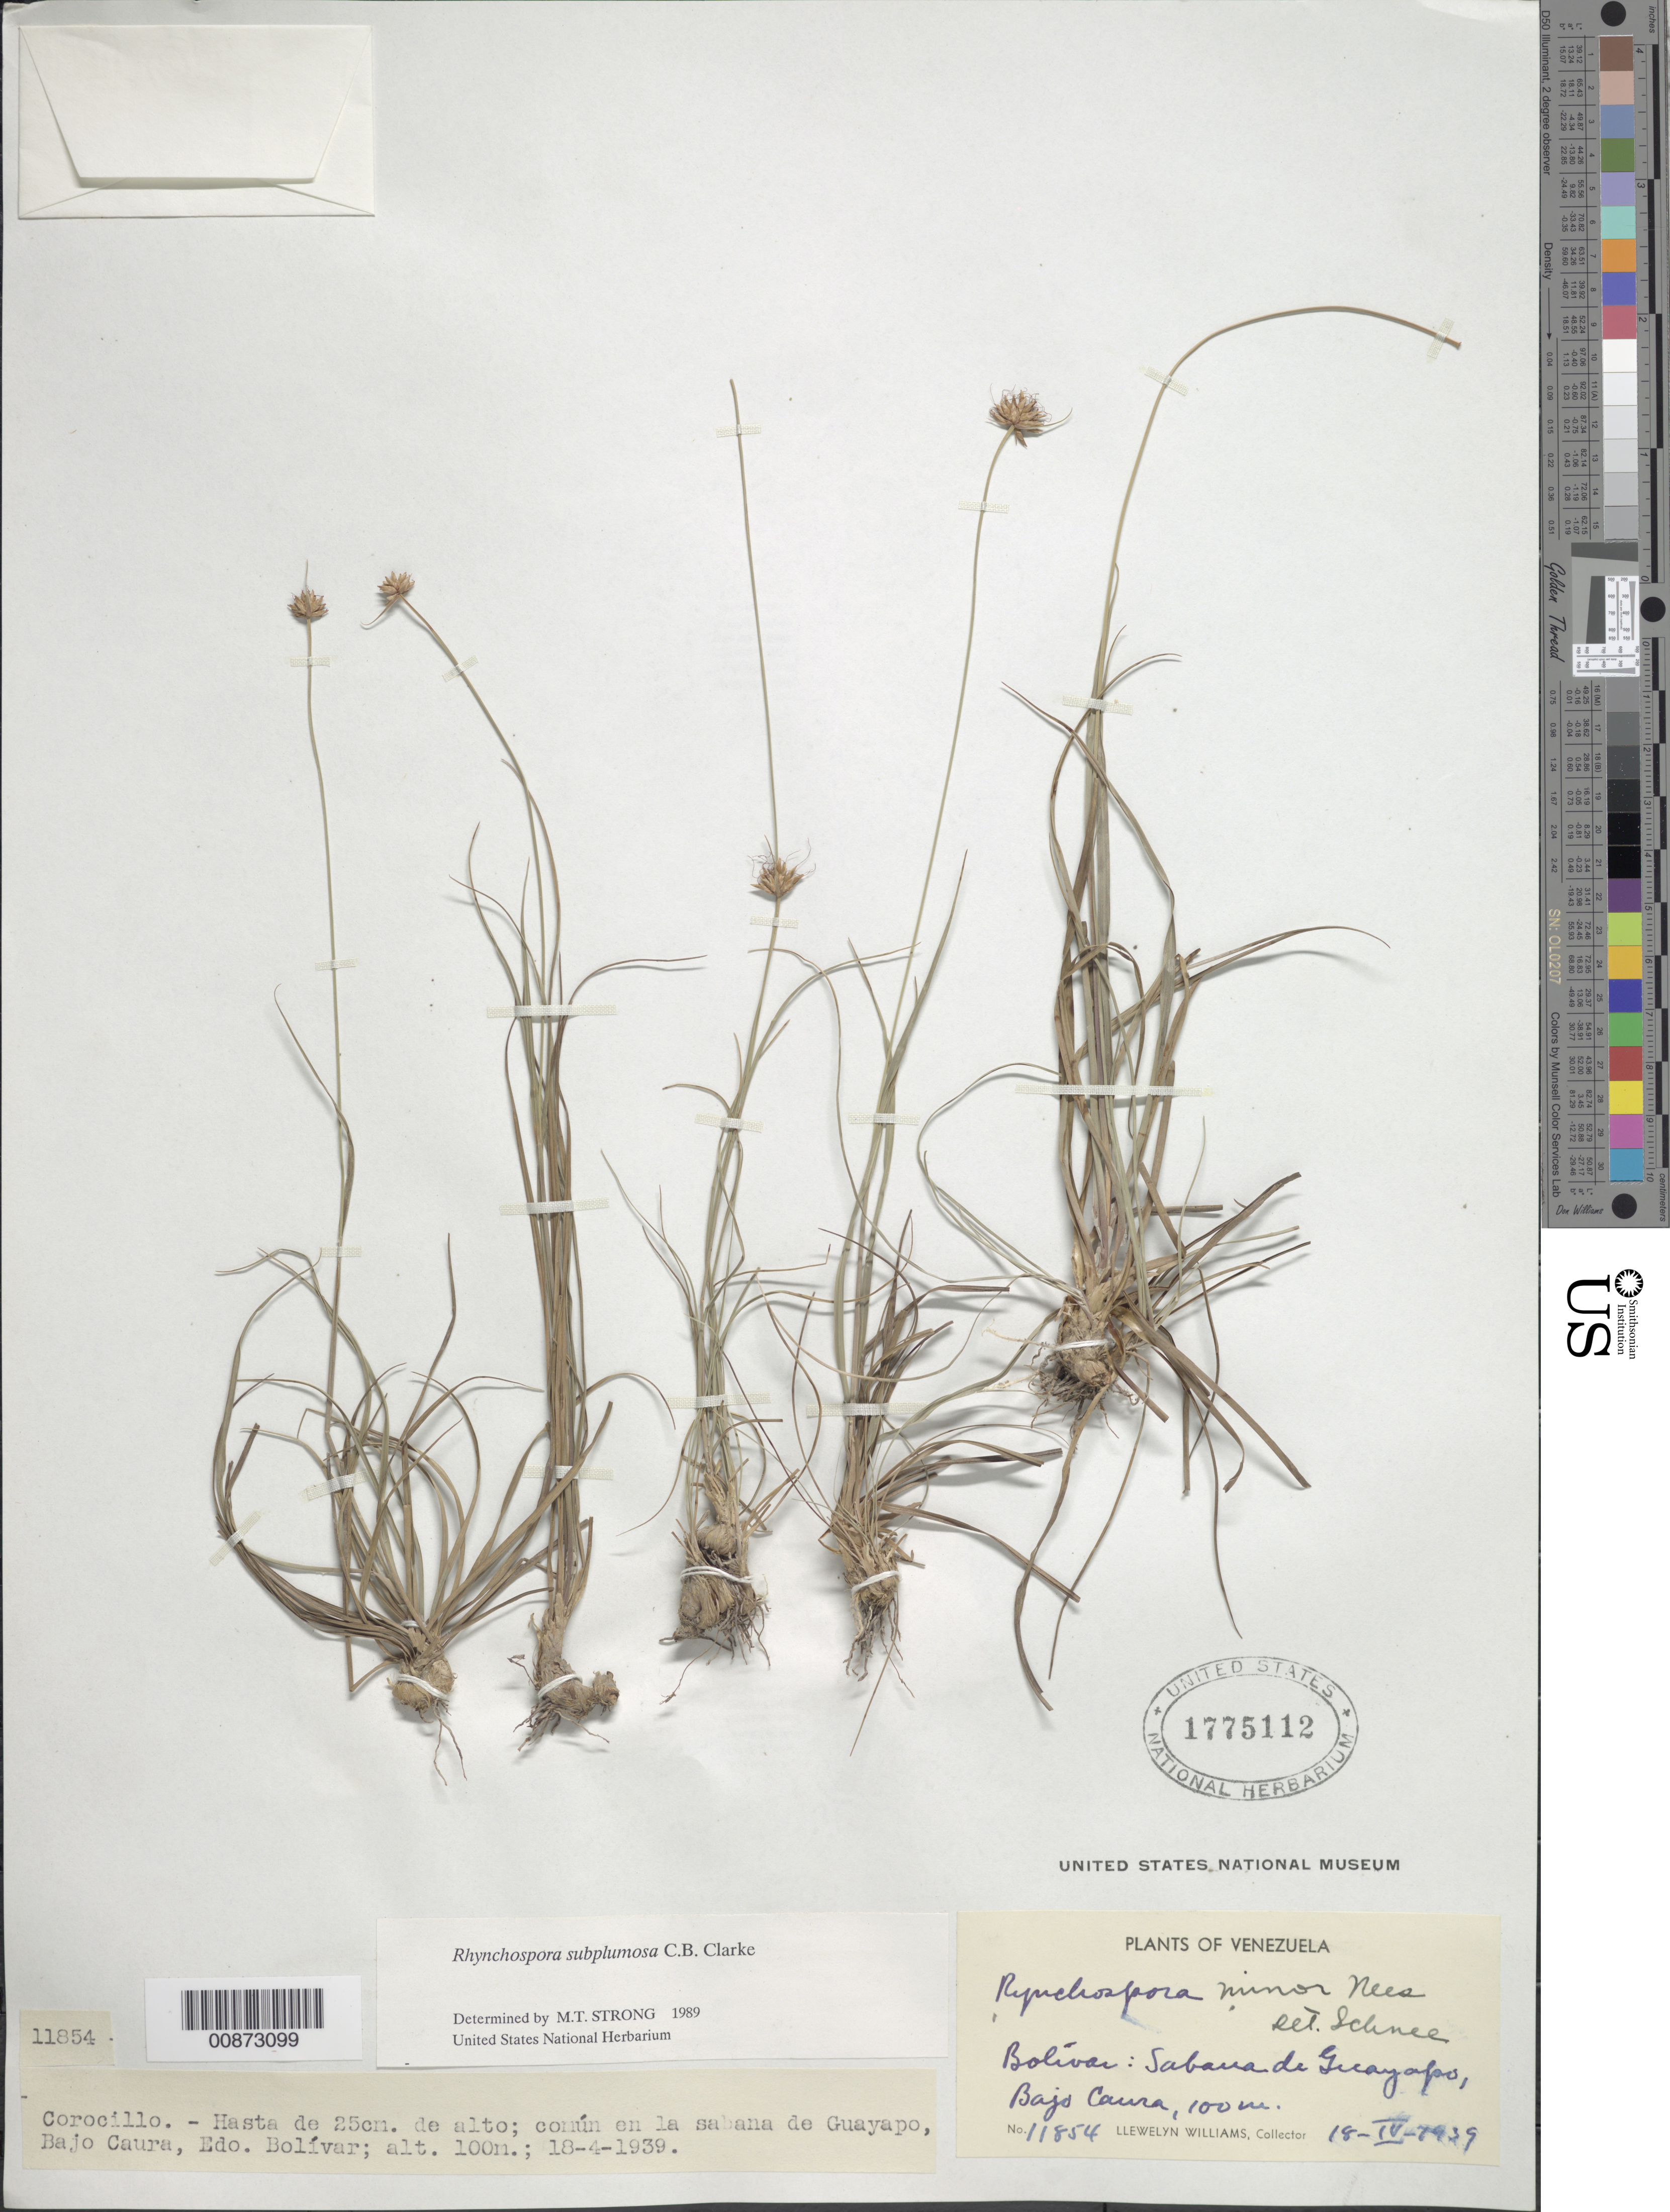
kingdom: Plantae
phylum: Tracheophyta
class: Liliopsida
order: Poales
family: Cyperaceae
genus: Rhynchospora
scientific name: Rhynchospora subplumosa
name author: C.B. Clarke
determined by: Alves, K.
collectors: Ll. Williams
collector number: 11854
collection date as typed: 18-Apr-39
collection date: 1939-04-18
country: Venezuela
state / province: Bolívar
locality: Guayapo, Bajo Caura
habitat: Savanna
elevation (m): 100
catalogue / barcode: US 1775112